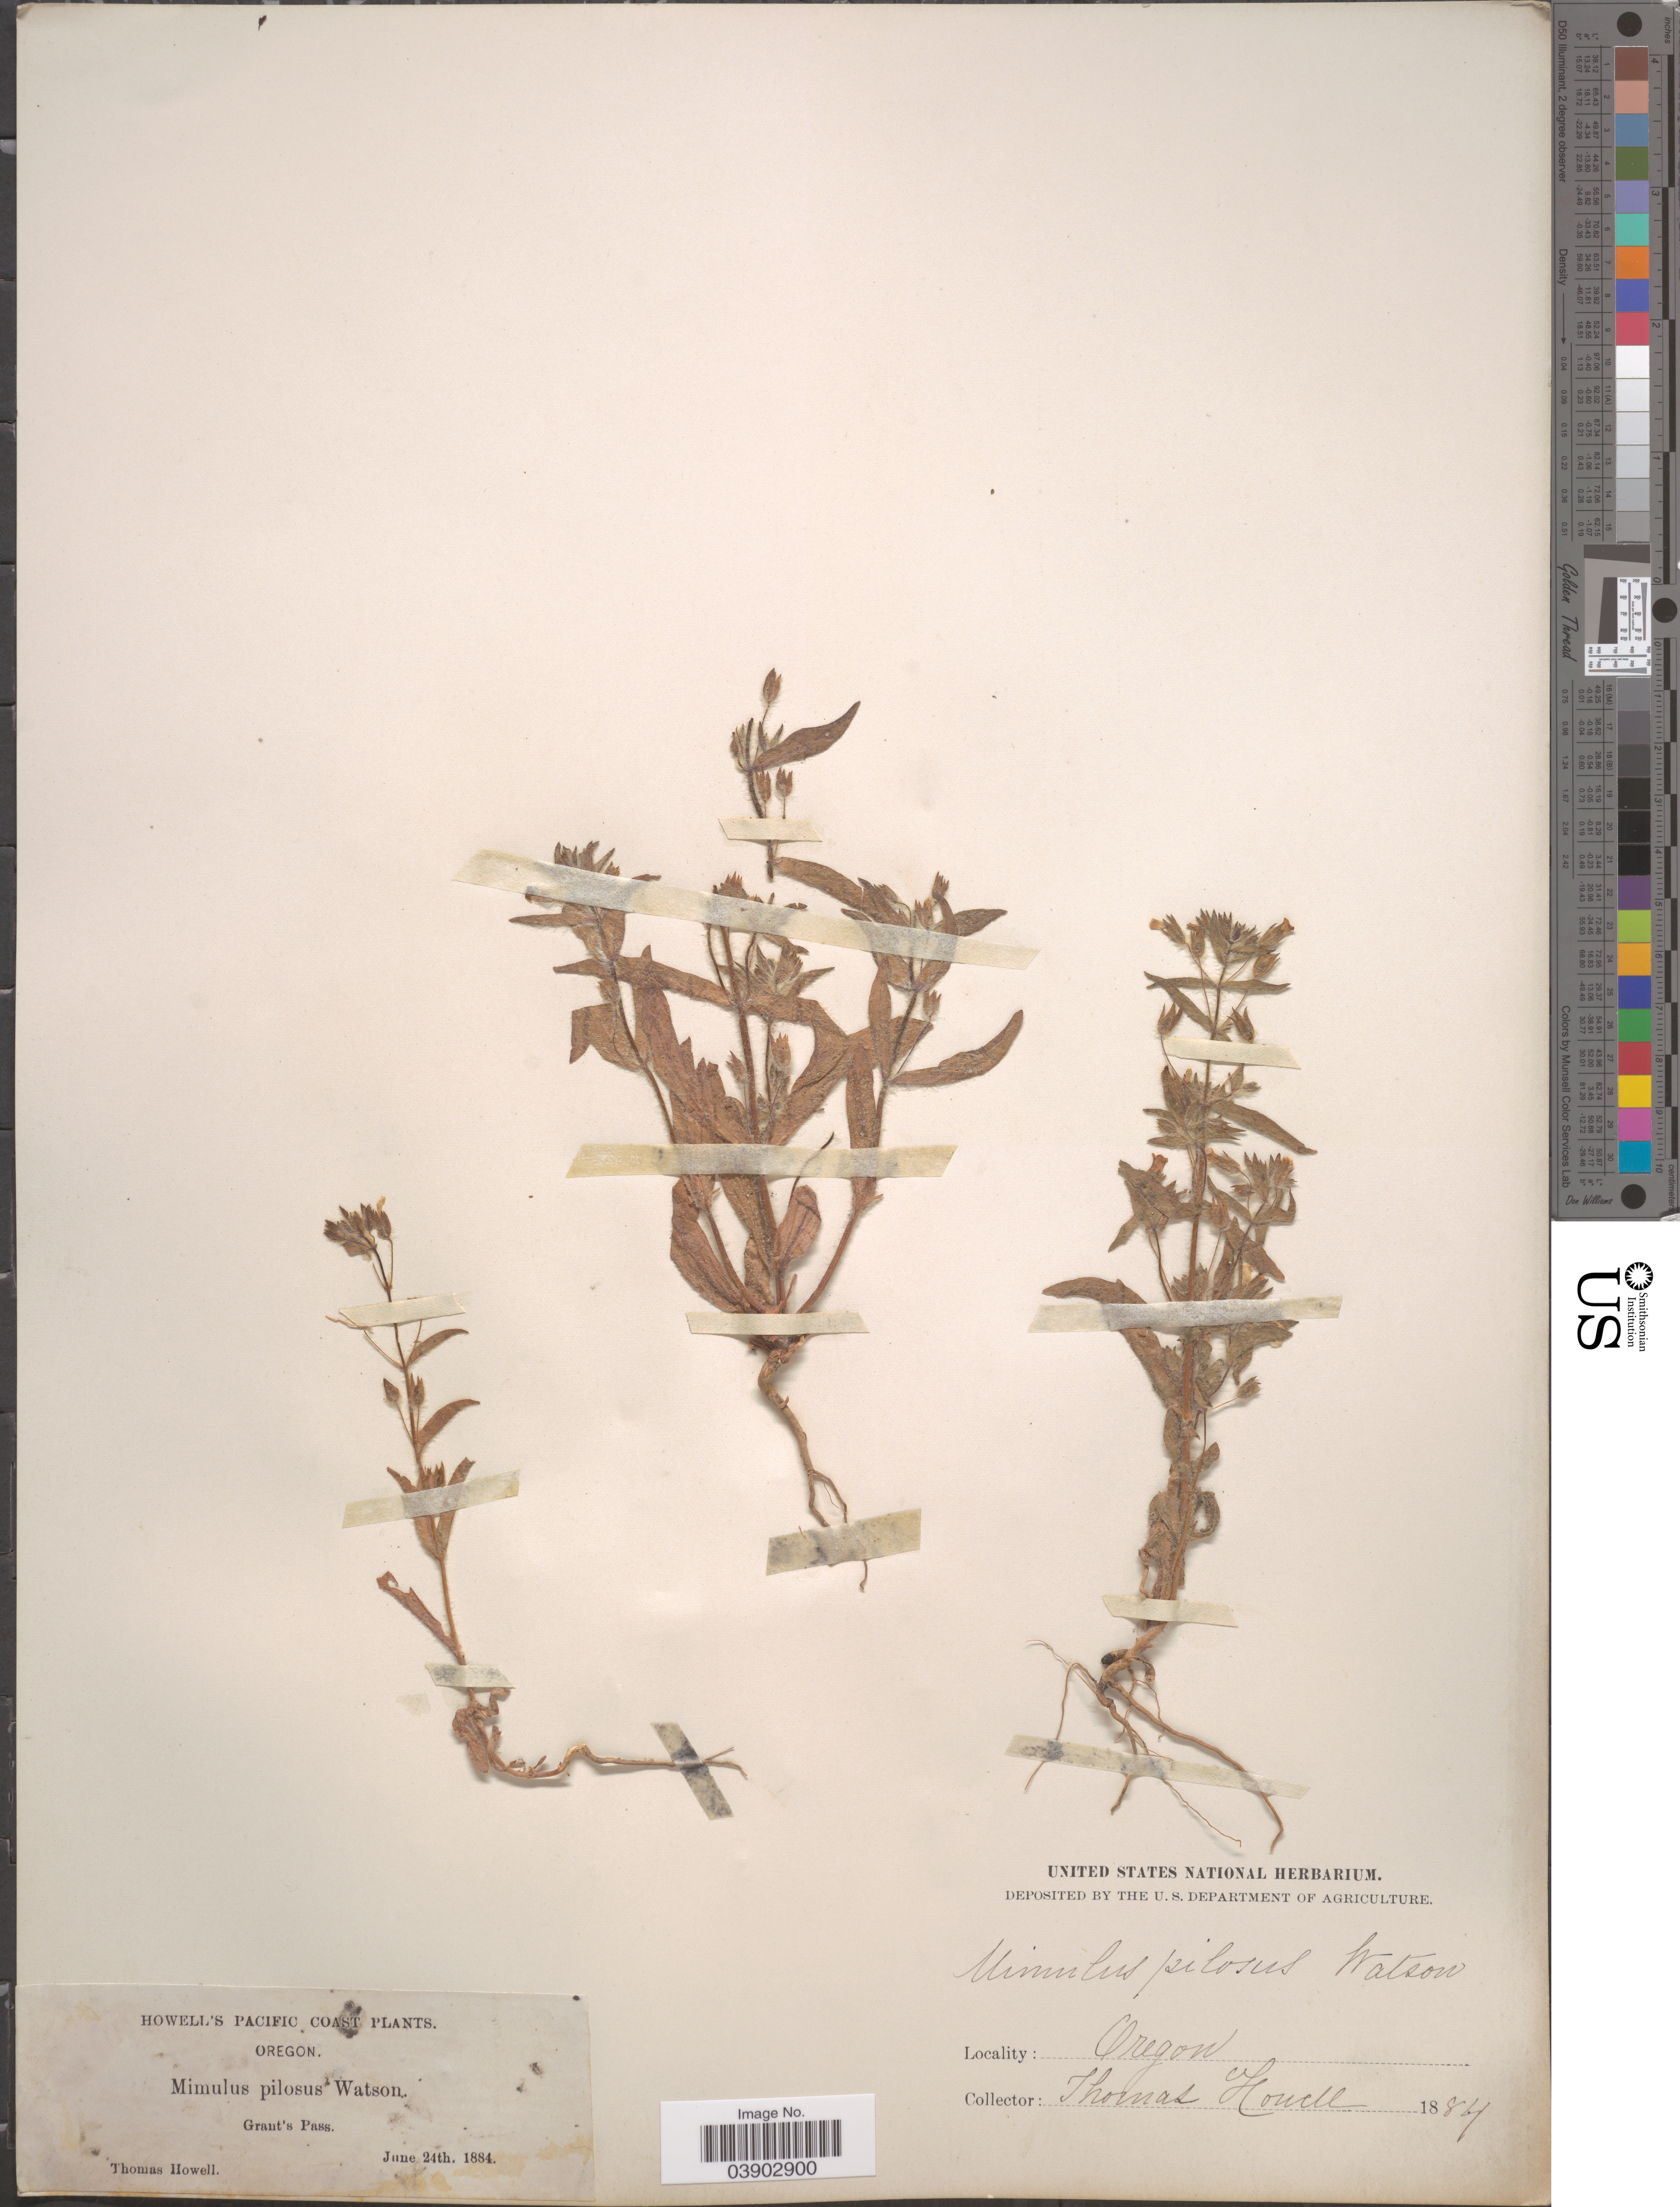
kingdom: Plantae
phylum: Tracheophyta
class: Magnoliopsida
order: Lamiales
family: Phrymaceae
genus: Mimetanthe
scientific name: Mimetanthe pilosa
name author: (Benth.) Greene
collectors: T. Howell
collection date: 1884-06-24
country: United States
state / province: Oregon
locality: Pacific Coast. Grant's Pass.